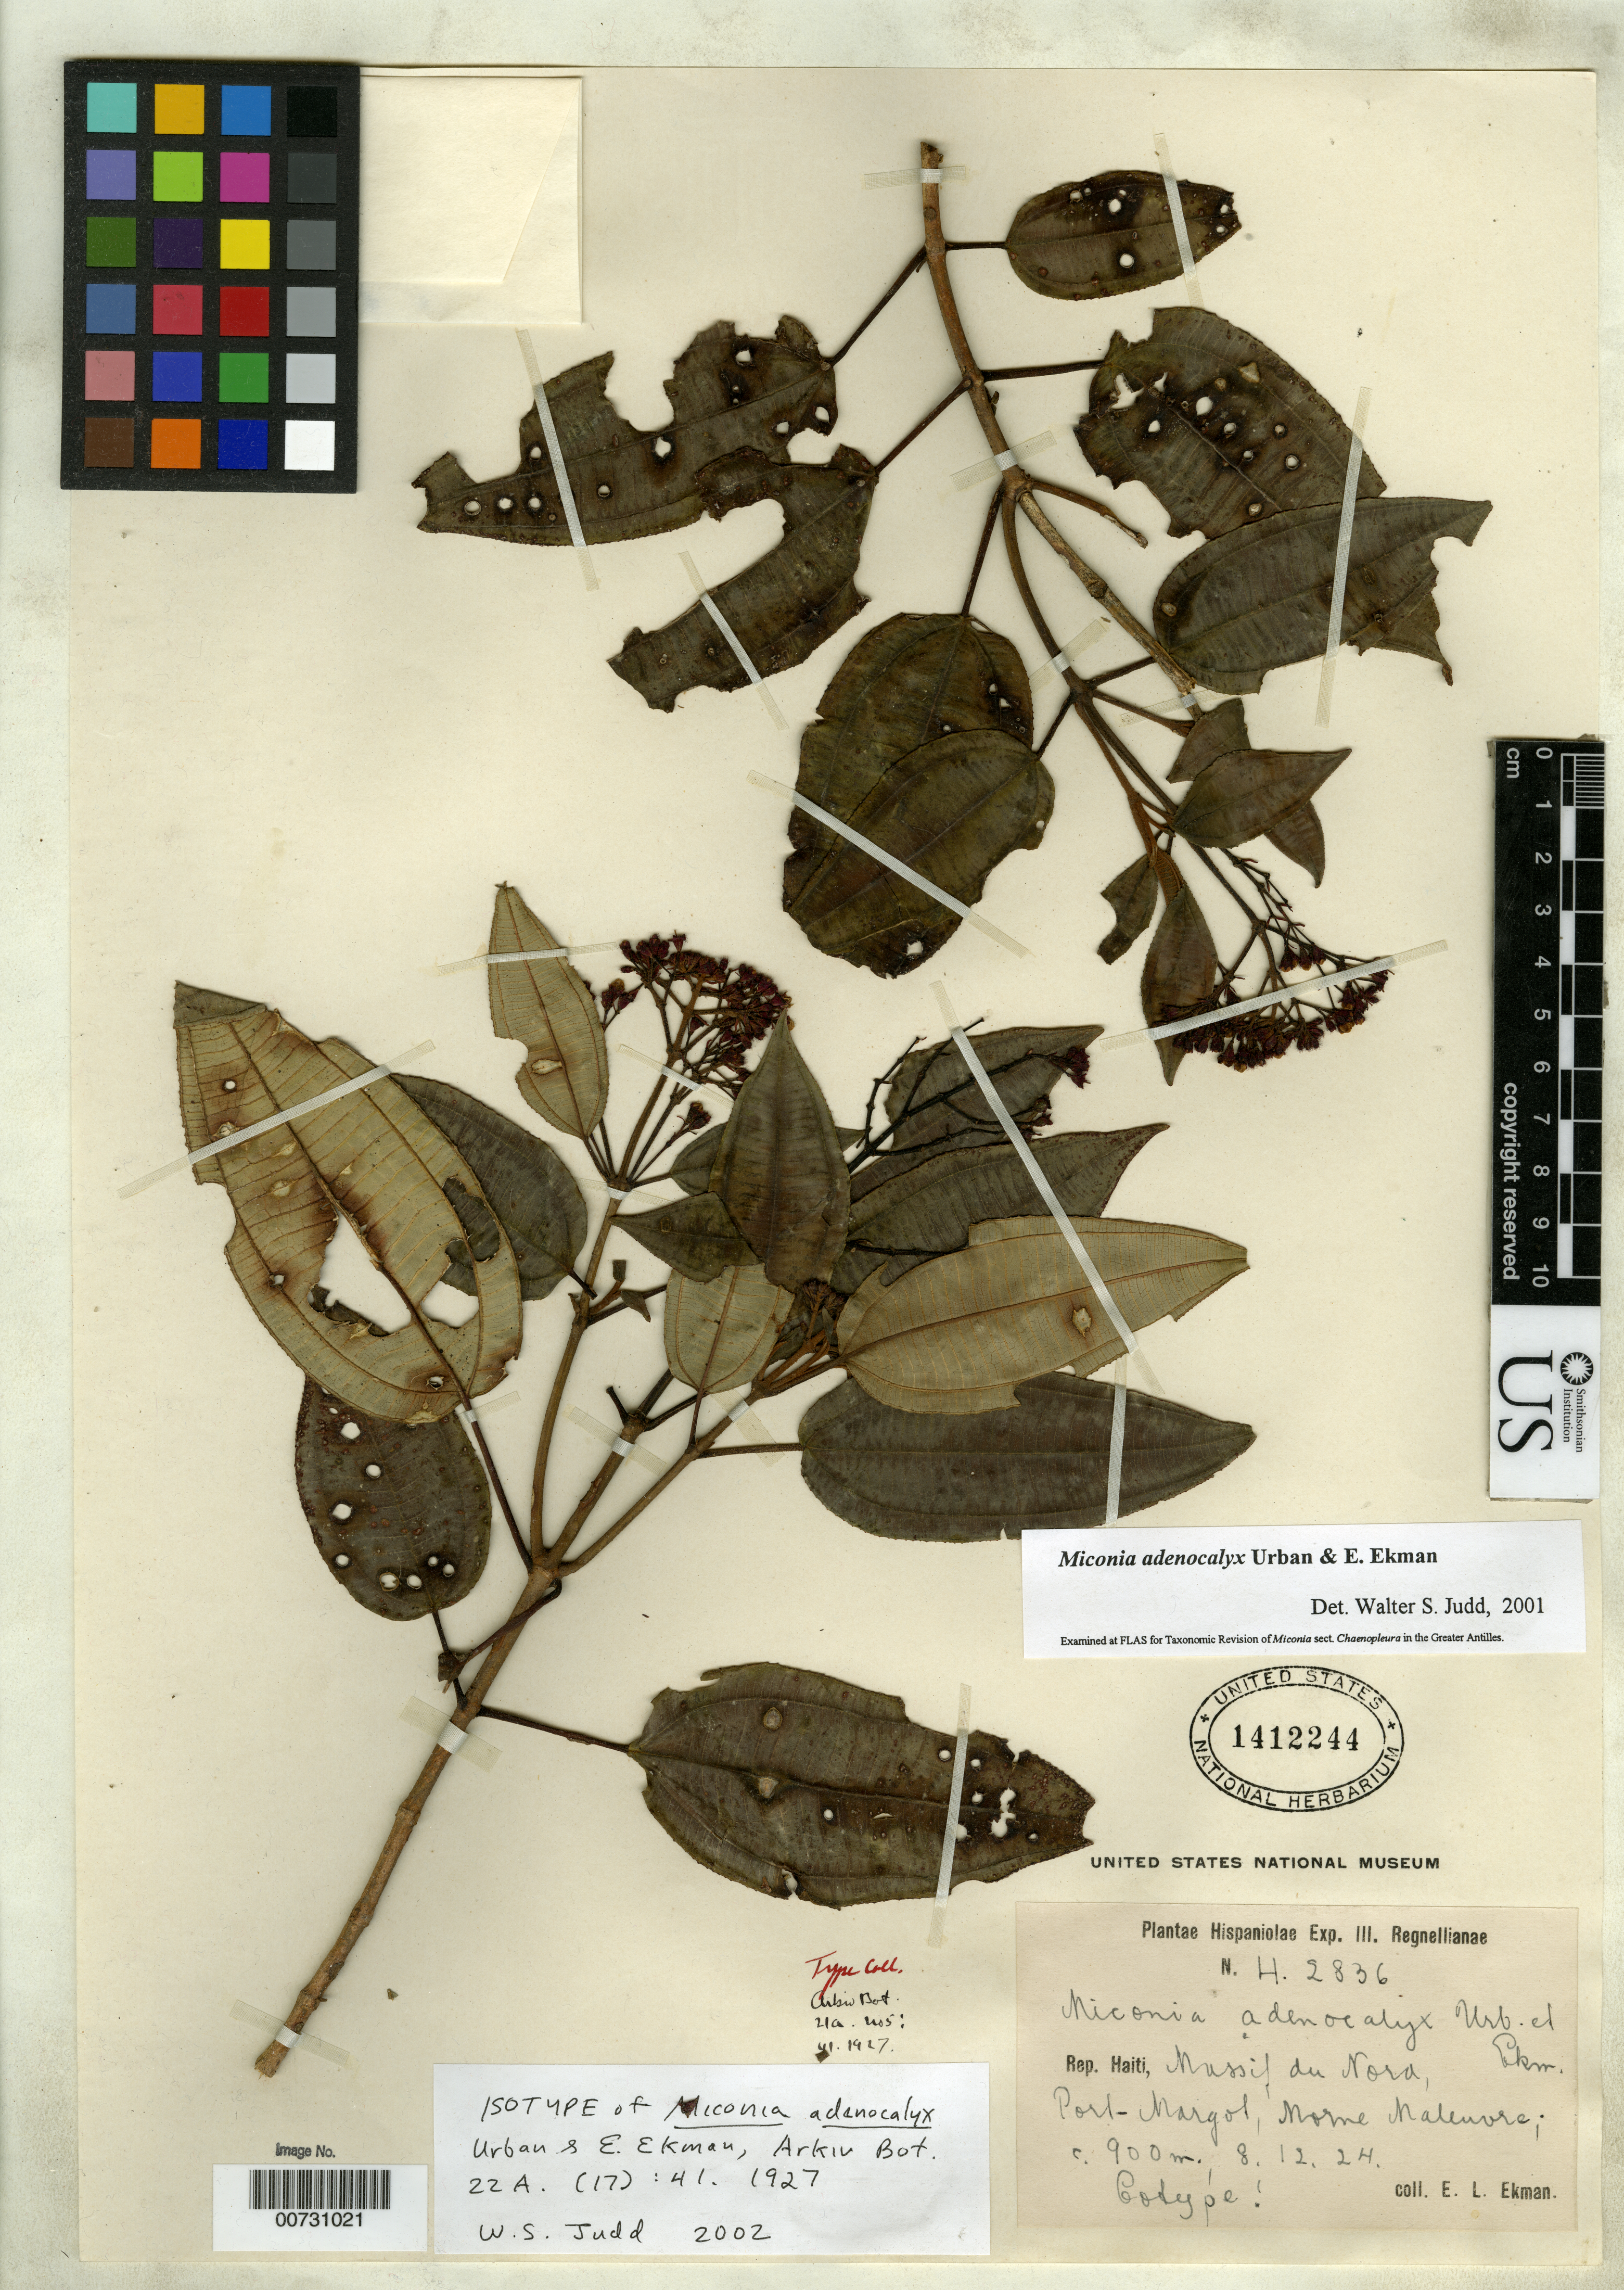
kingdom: Plantae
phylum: Tracheophyta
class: Magnoliopsida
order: Myrtales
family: Melastomataceae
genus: Miconia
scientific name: Miconia adenocalyx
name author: Urb. & Ekman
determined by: Judd, Walter S.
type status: Isotype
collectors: E. L. Ekman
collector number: H 2836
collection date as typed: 08 Dec 1924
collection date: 1924-12-08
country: Haiti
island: Hispaniola Island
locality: Massif du Nord, Port-Margot, Morne Maleuvre.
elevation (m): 900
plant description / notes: US sheet originally annotated as "cotype".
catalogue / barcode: US 1412244